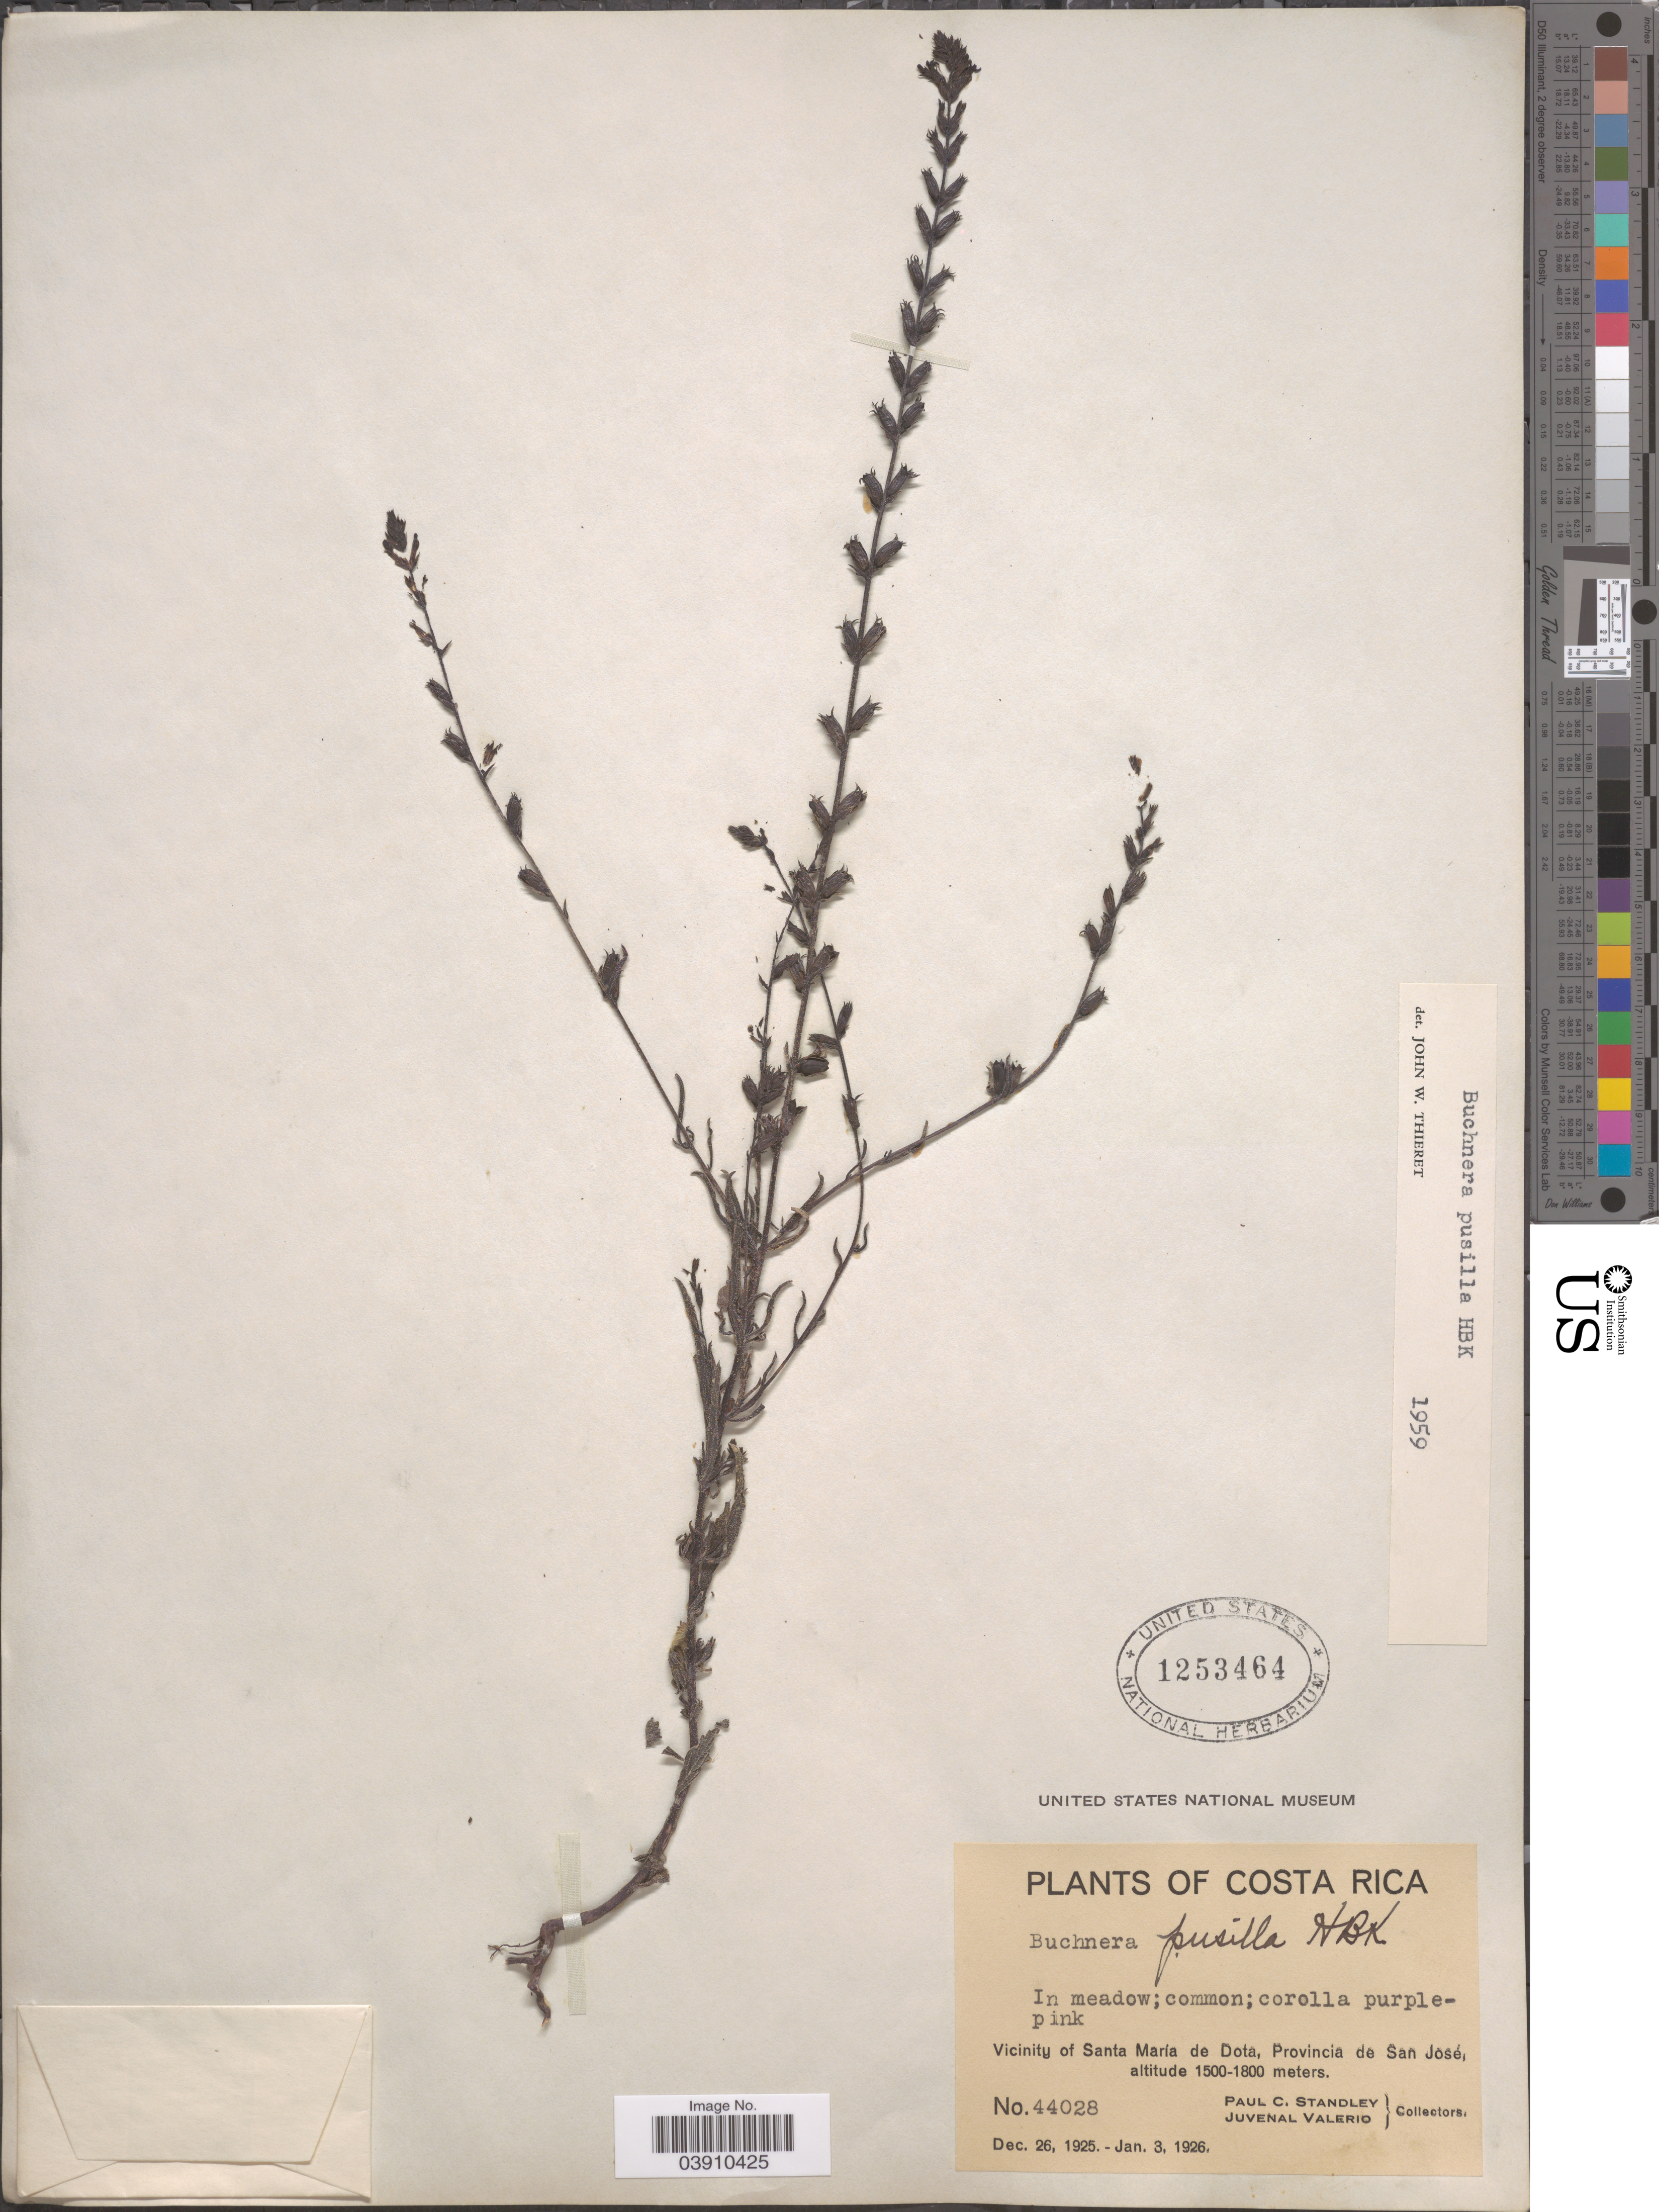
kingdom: Plantae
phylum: Tracheophyta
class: Magnoliopsida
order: Lamiales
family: Orobanchaceae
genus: Buchnera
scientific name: Buchnera pusilla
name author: Kunth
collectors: P. C. Standley & J. Valerio R.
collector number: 44028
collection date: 1925-12-26/1926-01-03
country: Costa Rica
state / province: San José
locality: Vicinity of Santa María de Dota.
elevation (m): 1500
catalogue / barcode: US 1253464